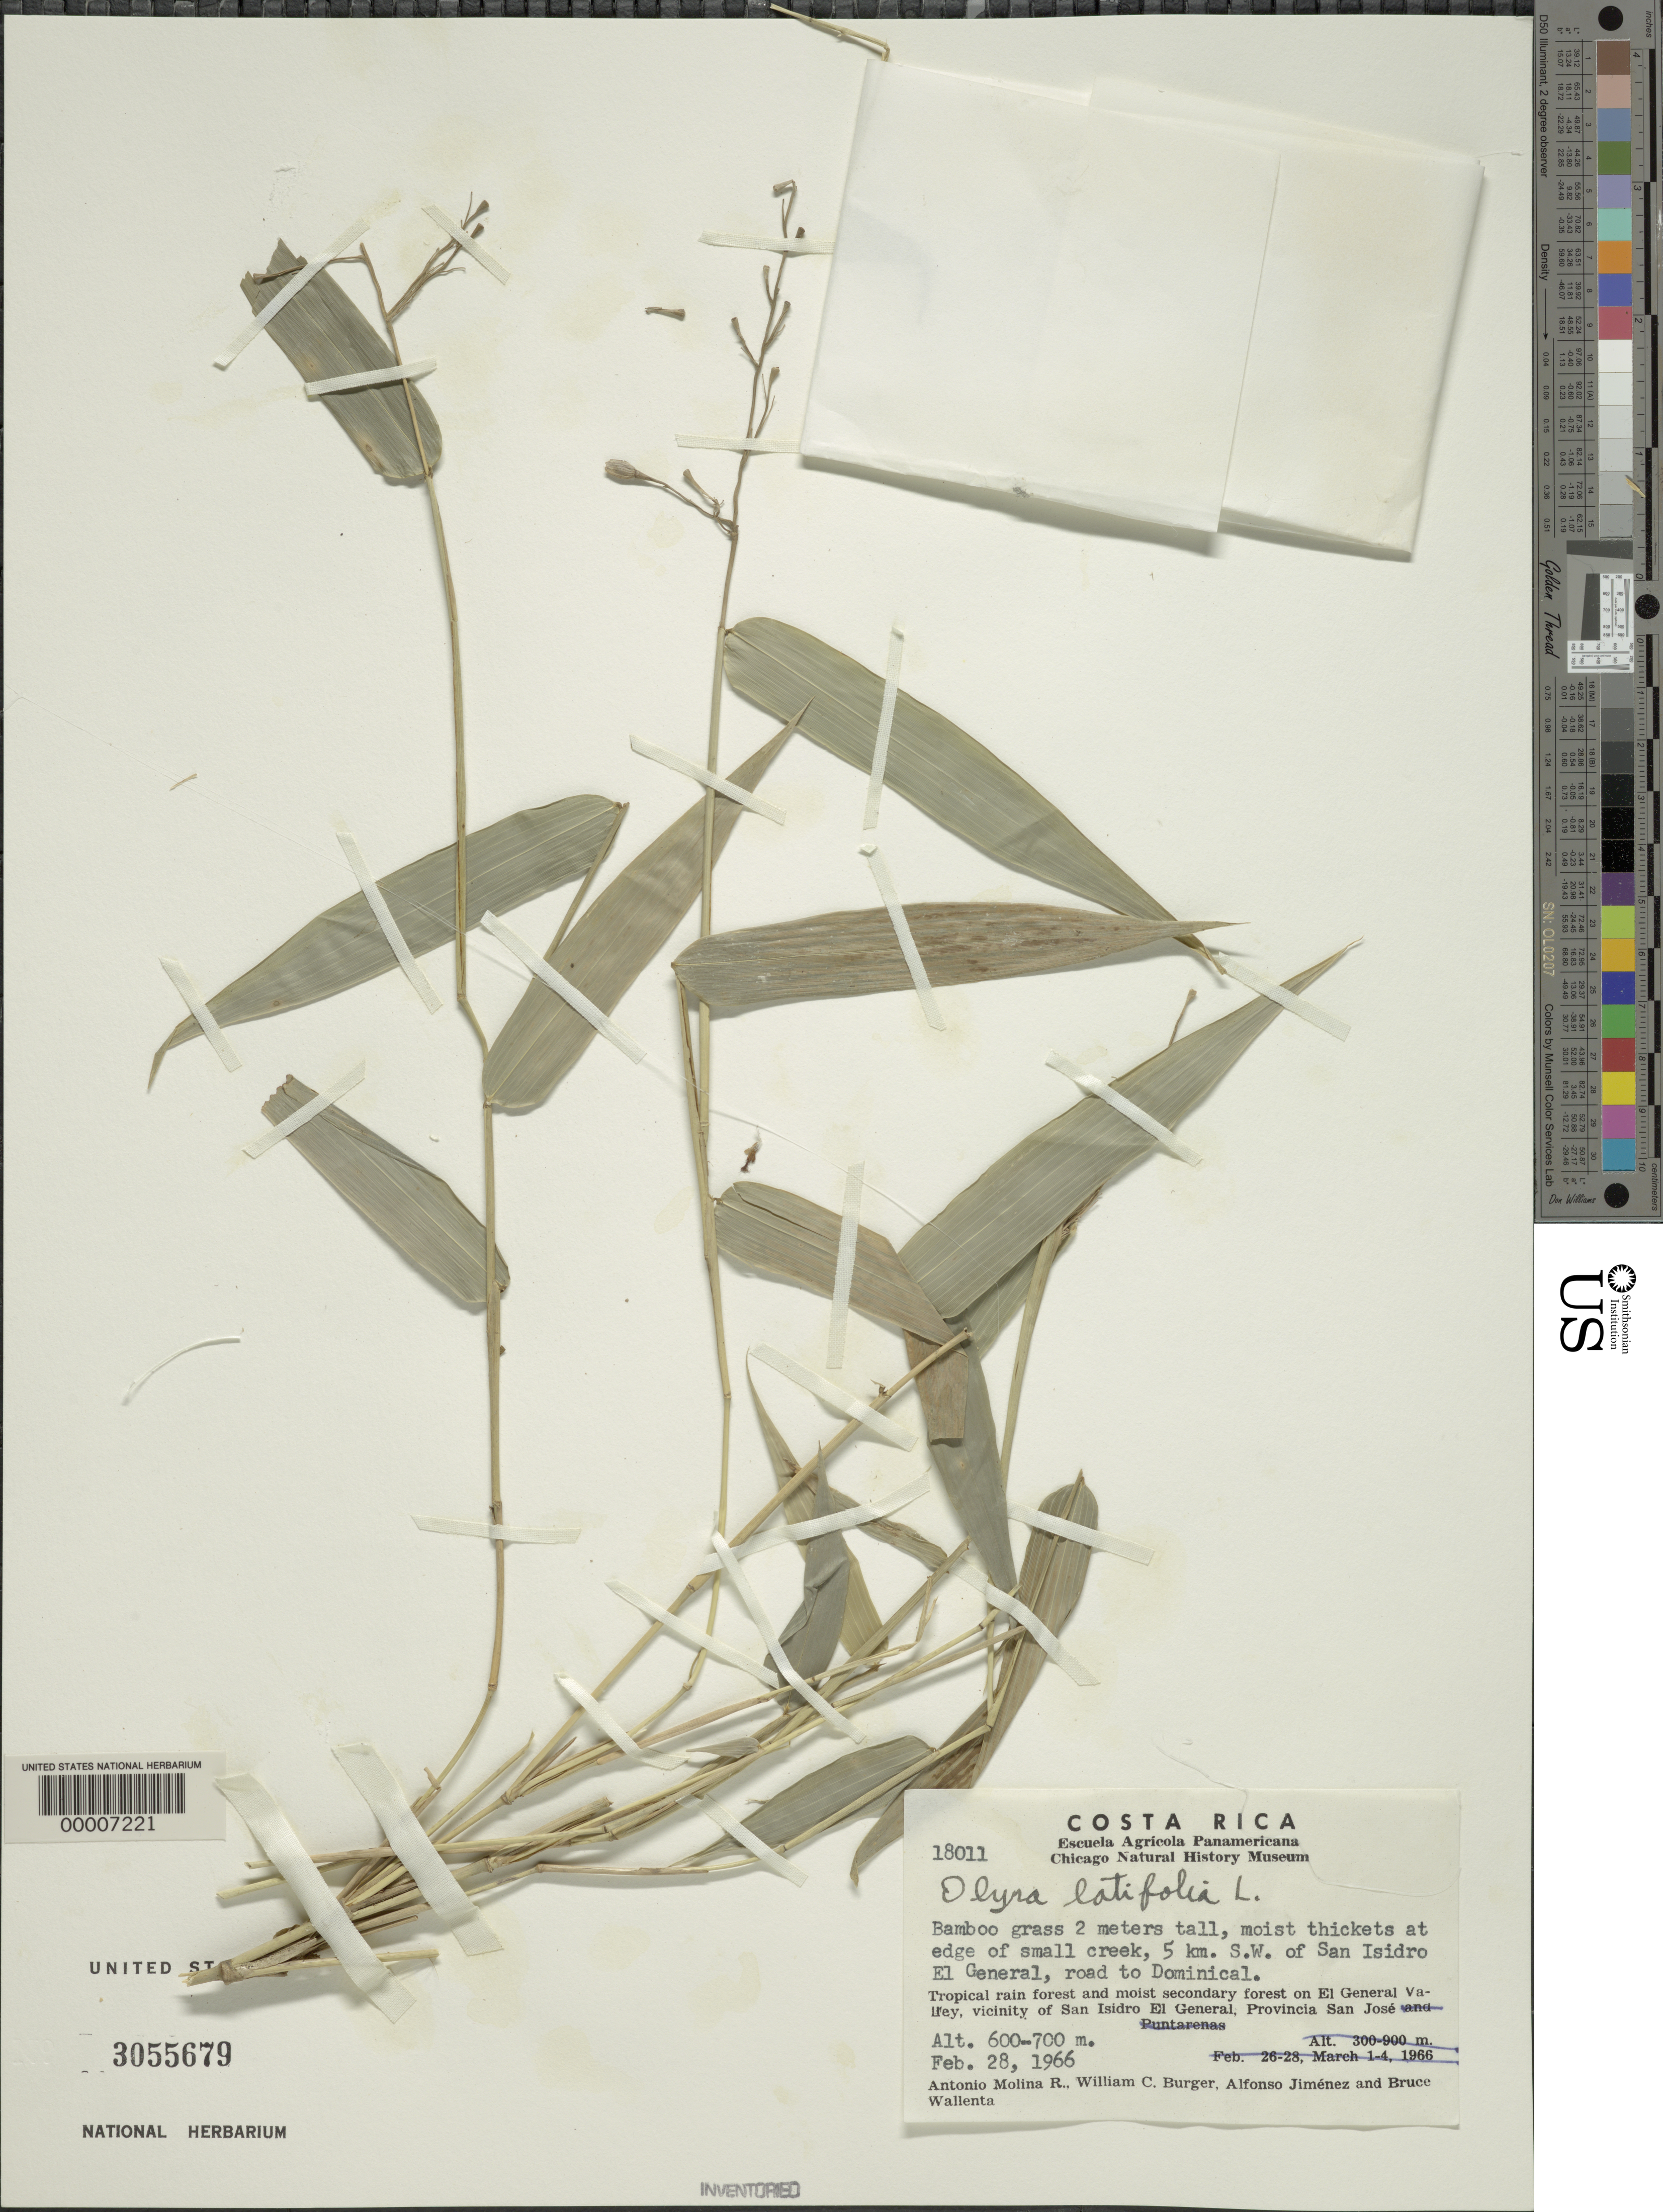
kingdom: Plantae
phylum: Tracheophyta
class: Liliopsida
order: Poales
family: Poaceae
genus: Olyra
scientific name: Olyra latifolia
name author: L.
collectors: A. Molina R.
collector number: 18011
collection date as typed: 28 Feb 1966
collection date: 1966-02-28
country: Costa Rica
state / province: San José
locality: San isidro el general, el general valley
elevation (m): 600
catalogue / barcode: US 3055679